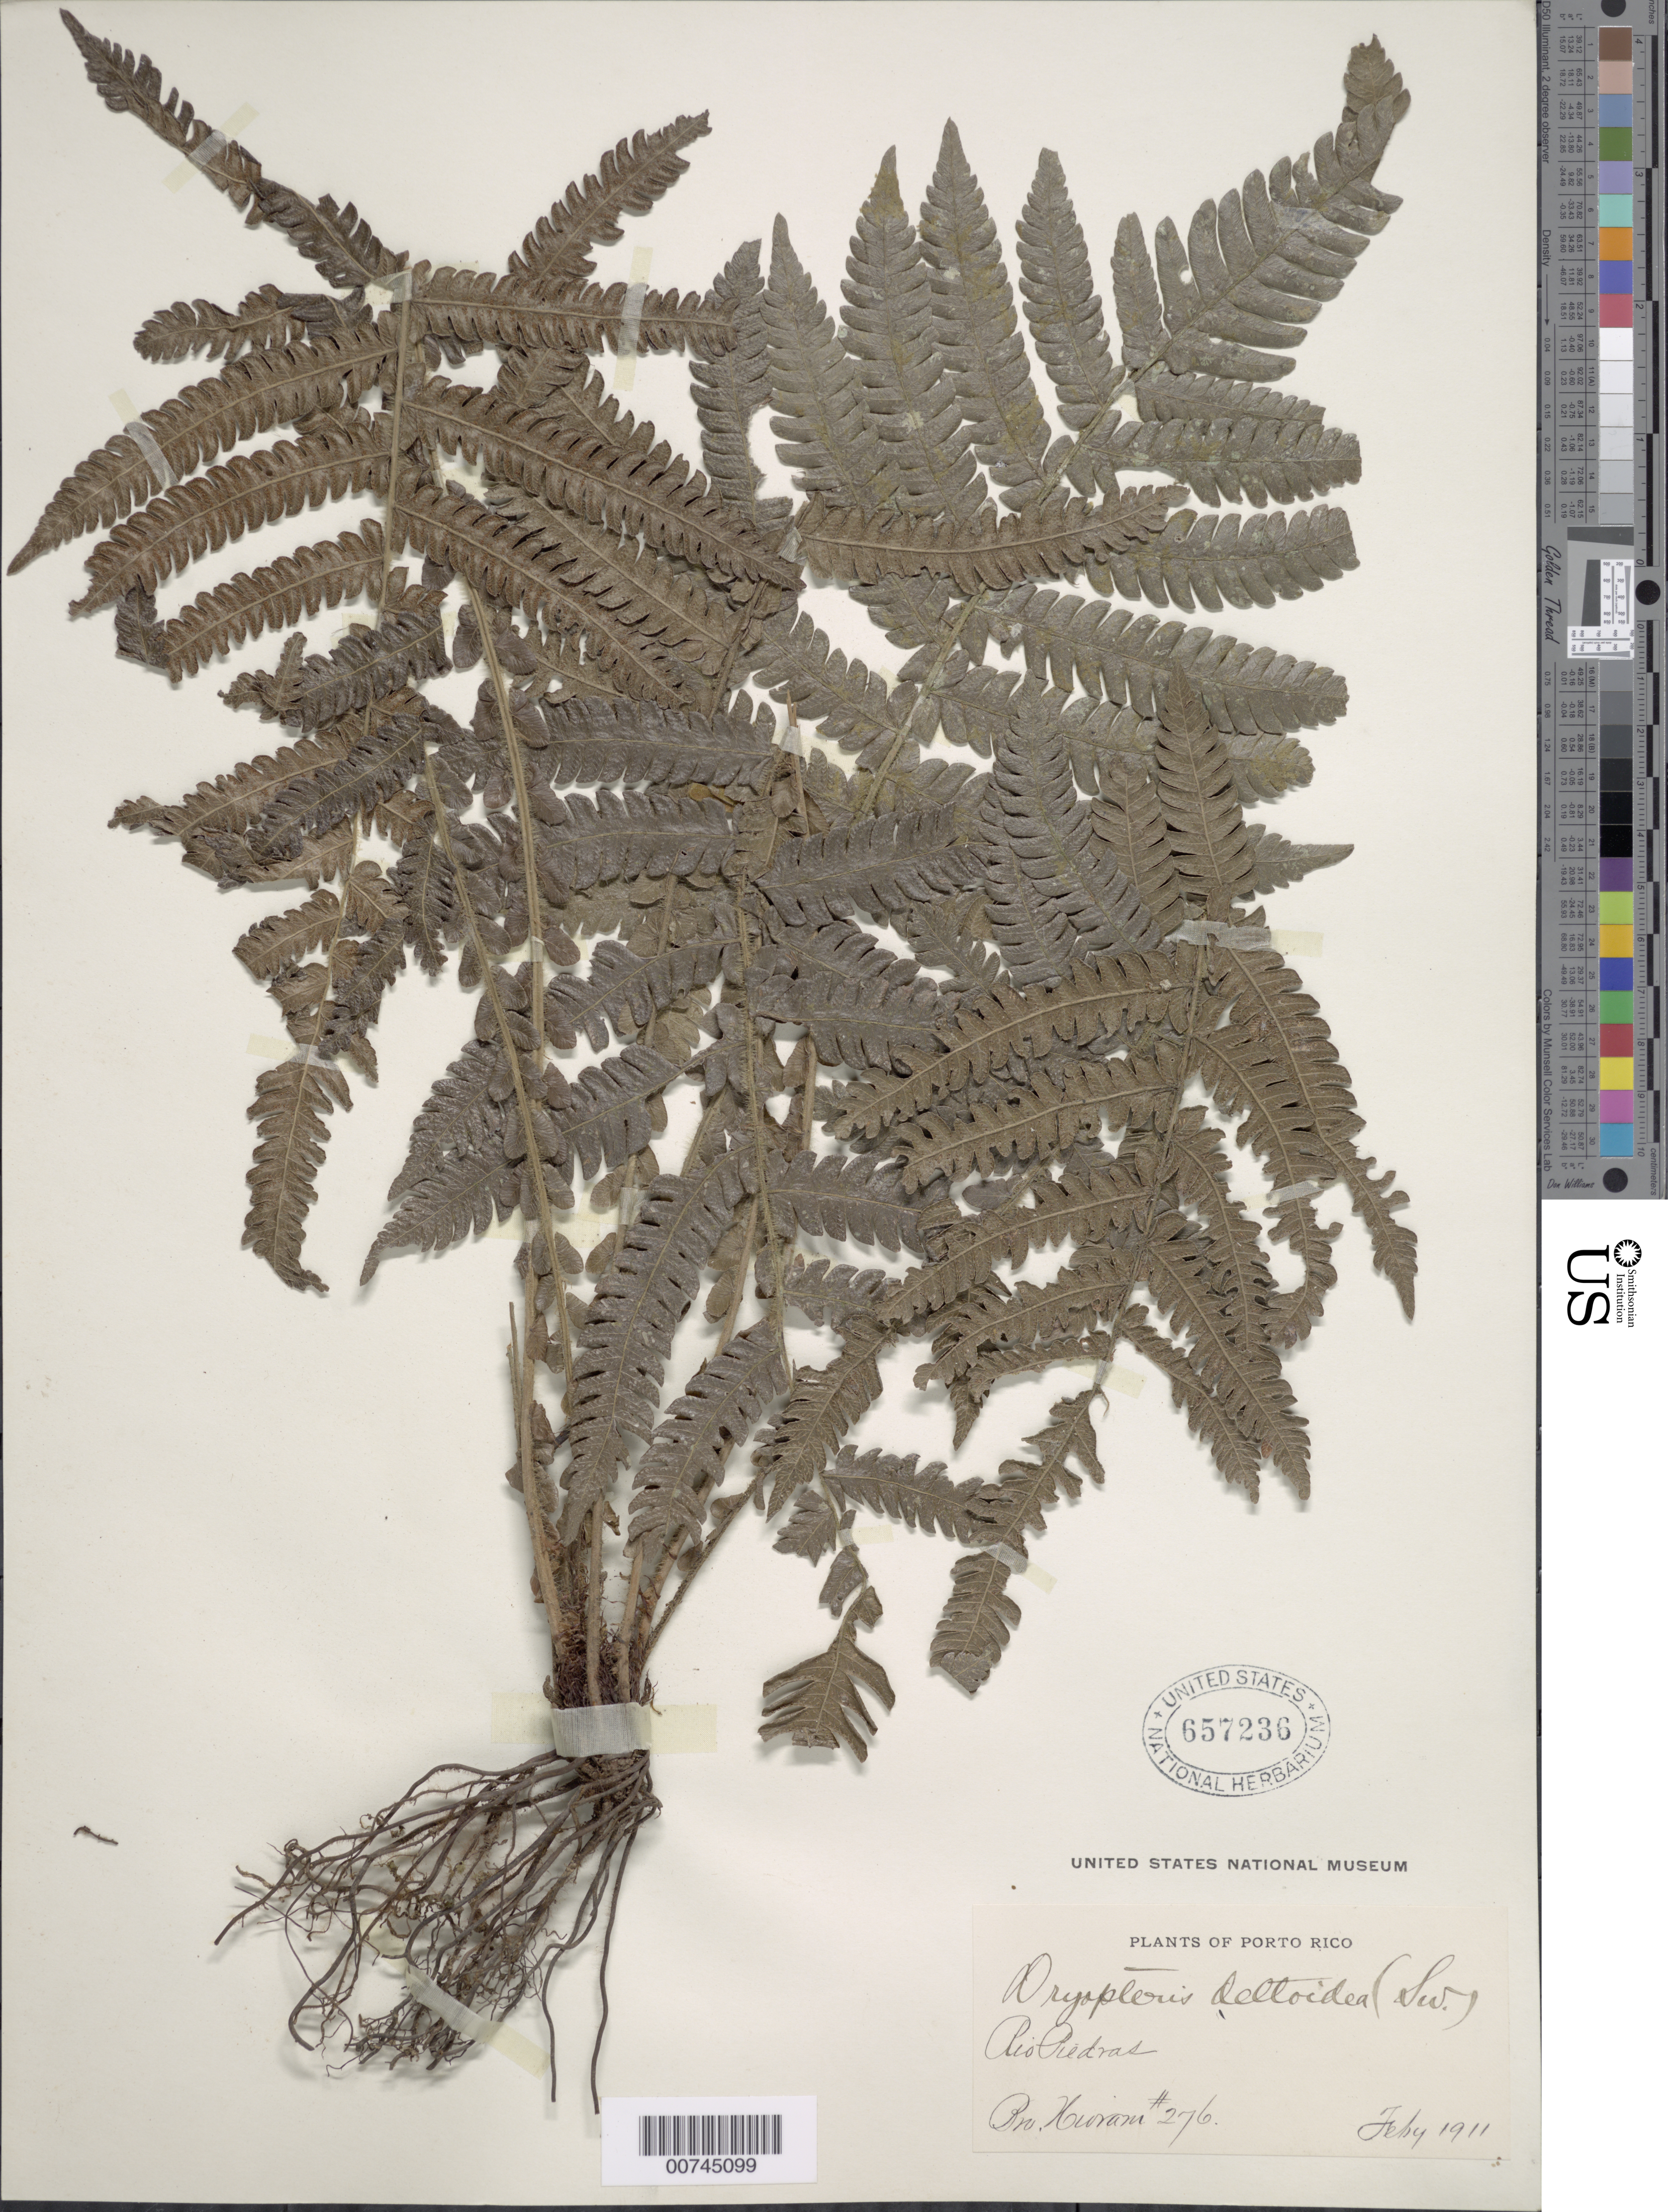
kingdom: Plantae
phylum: Tracheophyta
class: Polypodiopsida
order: Polypodiales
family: Thelypteridaceae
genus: Steiropteris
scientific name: Steiropteris deltoidea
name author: (Sw.) Pic. Serm.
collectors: Bro. Hioram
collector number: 276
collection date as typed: Feb 1911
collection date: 1911-02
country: Puerto Rico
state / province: San Juan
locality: Rio Piedras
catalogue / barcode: US 657236